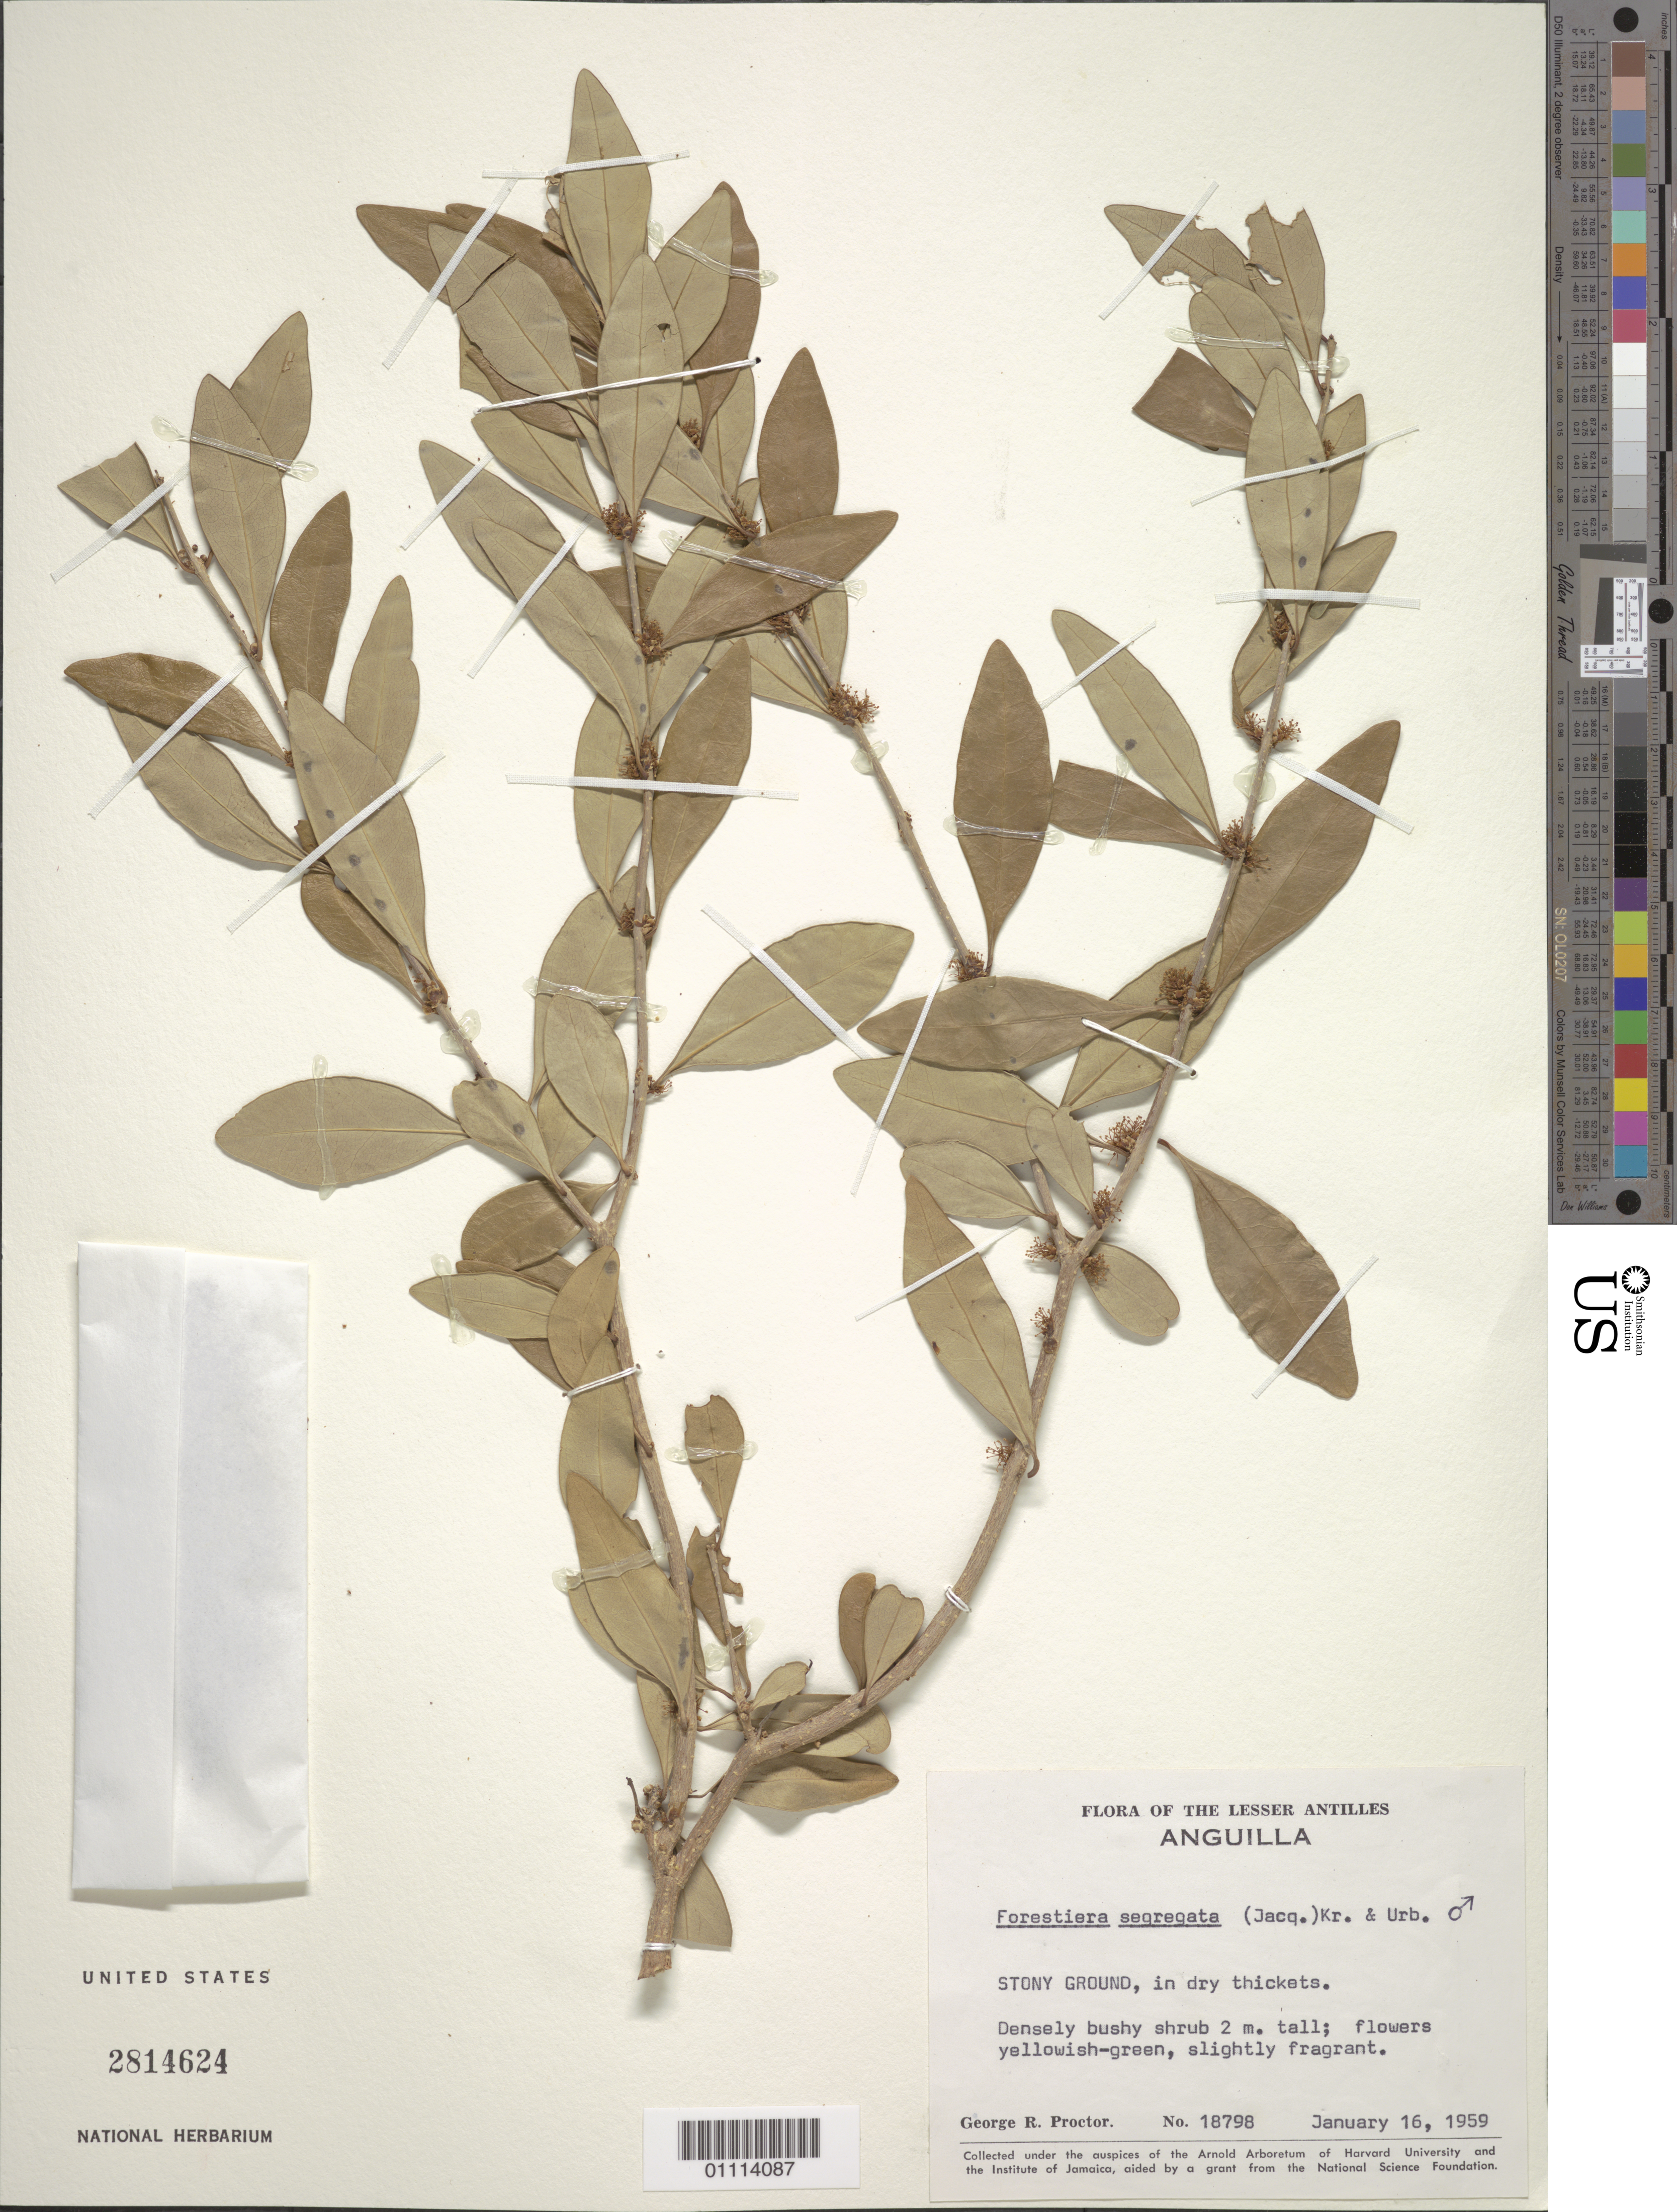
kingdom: Plantae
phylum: Tracheophyta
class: Magnoliopsida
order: Lamiales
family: Oleaceae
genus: Forestiera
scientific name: Forestiera segregata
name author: (Jacq.) Krug & Urb.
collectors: G. R. Proctor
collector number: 18798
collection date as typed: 16 Jan 1959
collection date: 1959-01-16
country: Anguilla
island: Anguilla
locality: Stony ground, in dry thickets.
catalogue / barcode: US 2814624